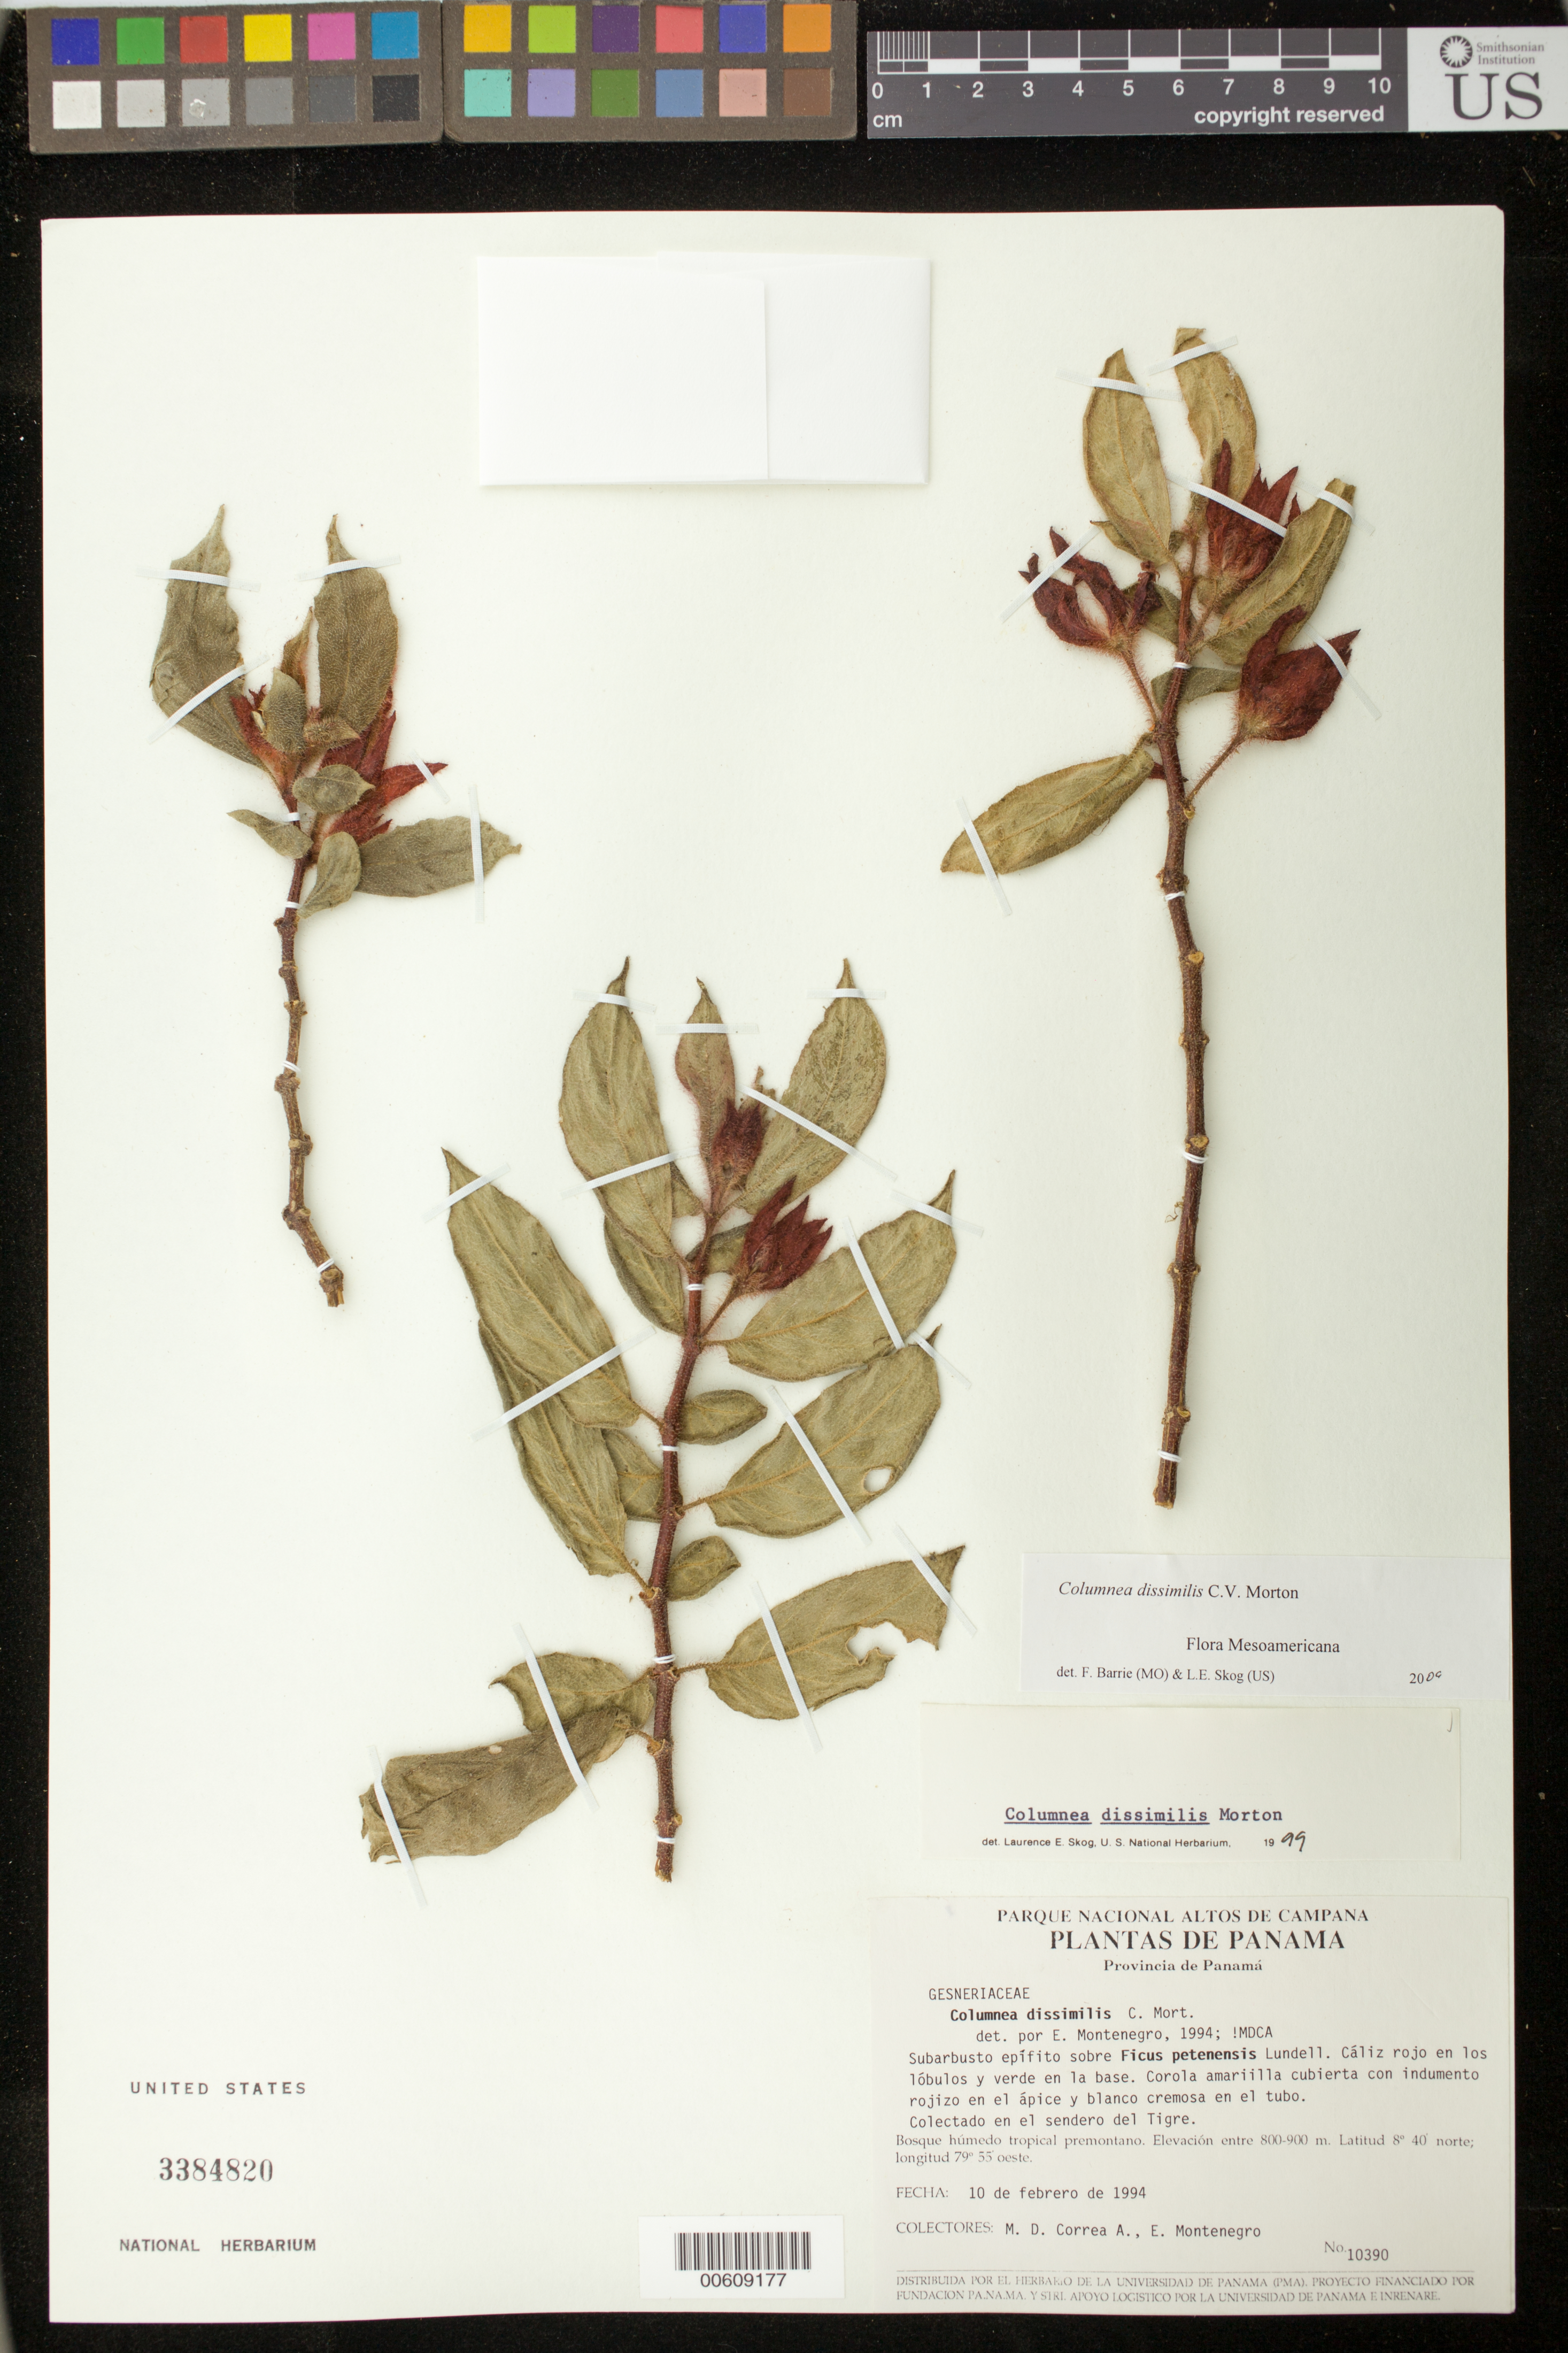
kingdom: Plantae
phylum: Tracheophyta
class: Magnoliopsida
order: Lamiales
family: Gesneriaceae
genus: Columnea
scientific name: Columnea dissimilis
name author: C.V. Morton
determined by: Skog, Laurence E.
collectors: M. D. Corrêa-A. & E. Montenegro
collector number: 10390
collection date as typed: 10 Feb 1994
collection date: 1994-02-10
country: Panama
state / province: Panamá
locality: Parque Nacional Altos de Campana; colectado en el sendero del Tigre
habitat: Bosque húmedo tropical premontano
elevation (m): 800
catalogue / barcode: US 3384820